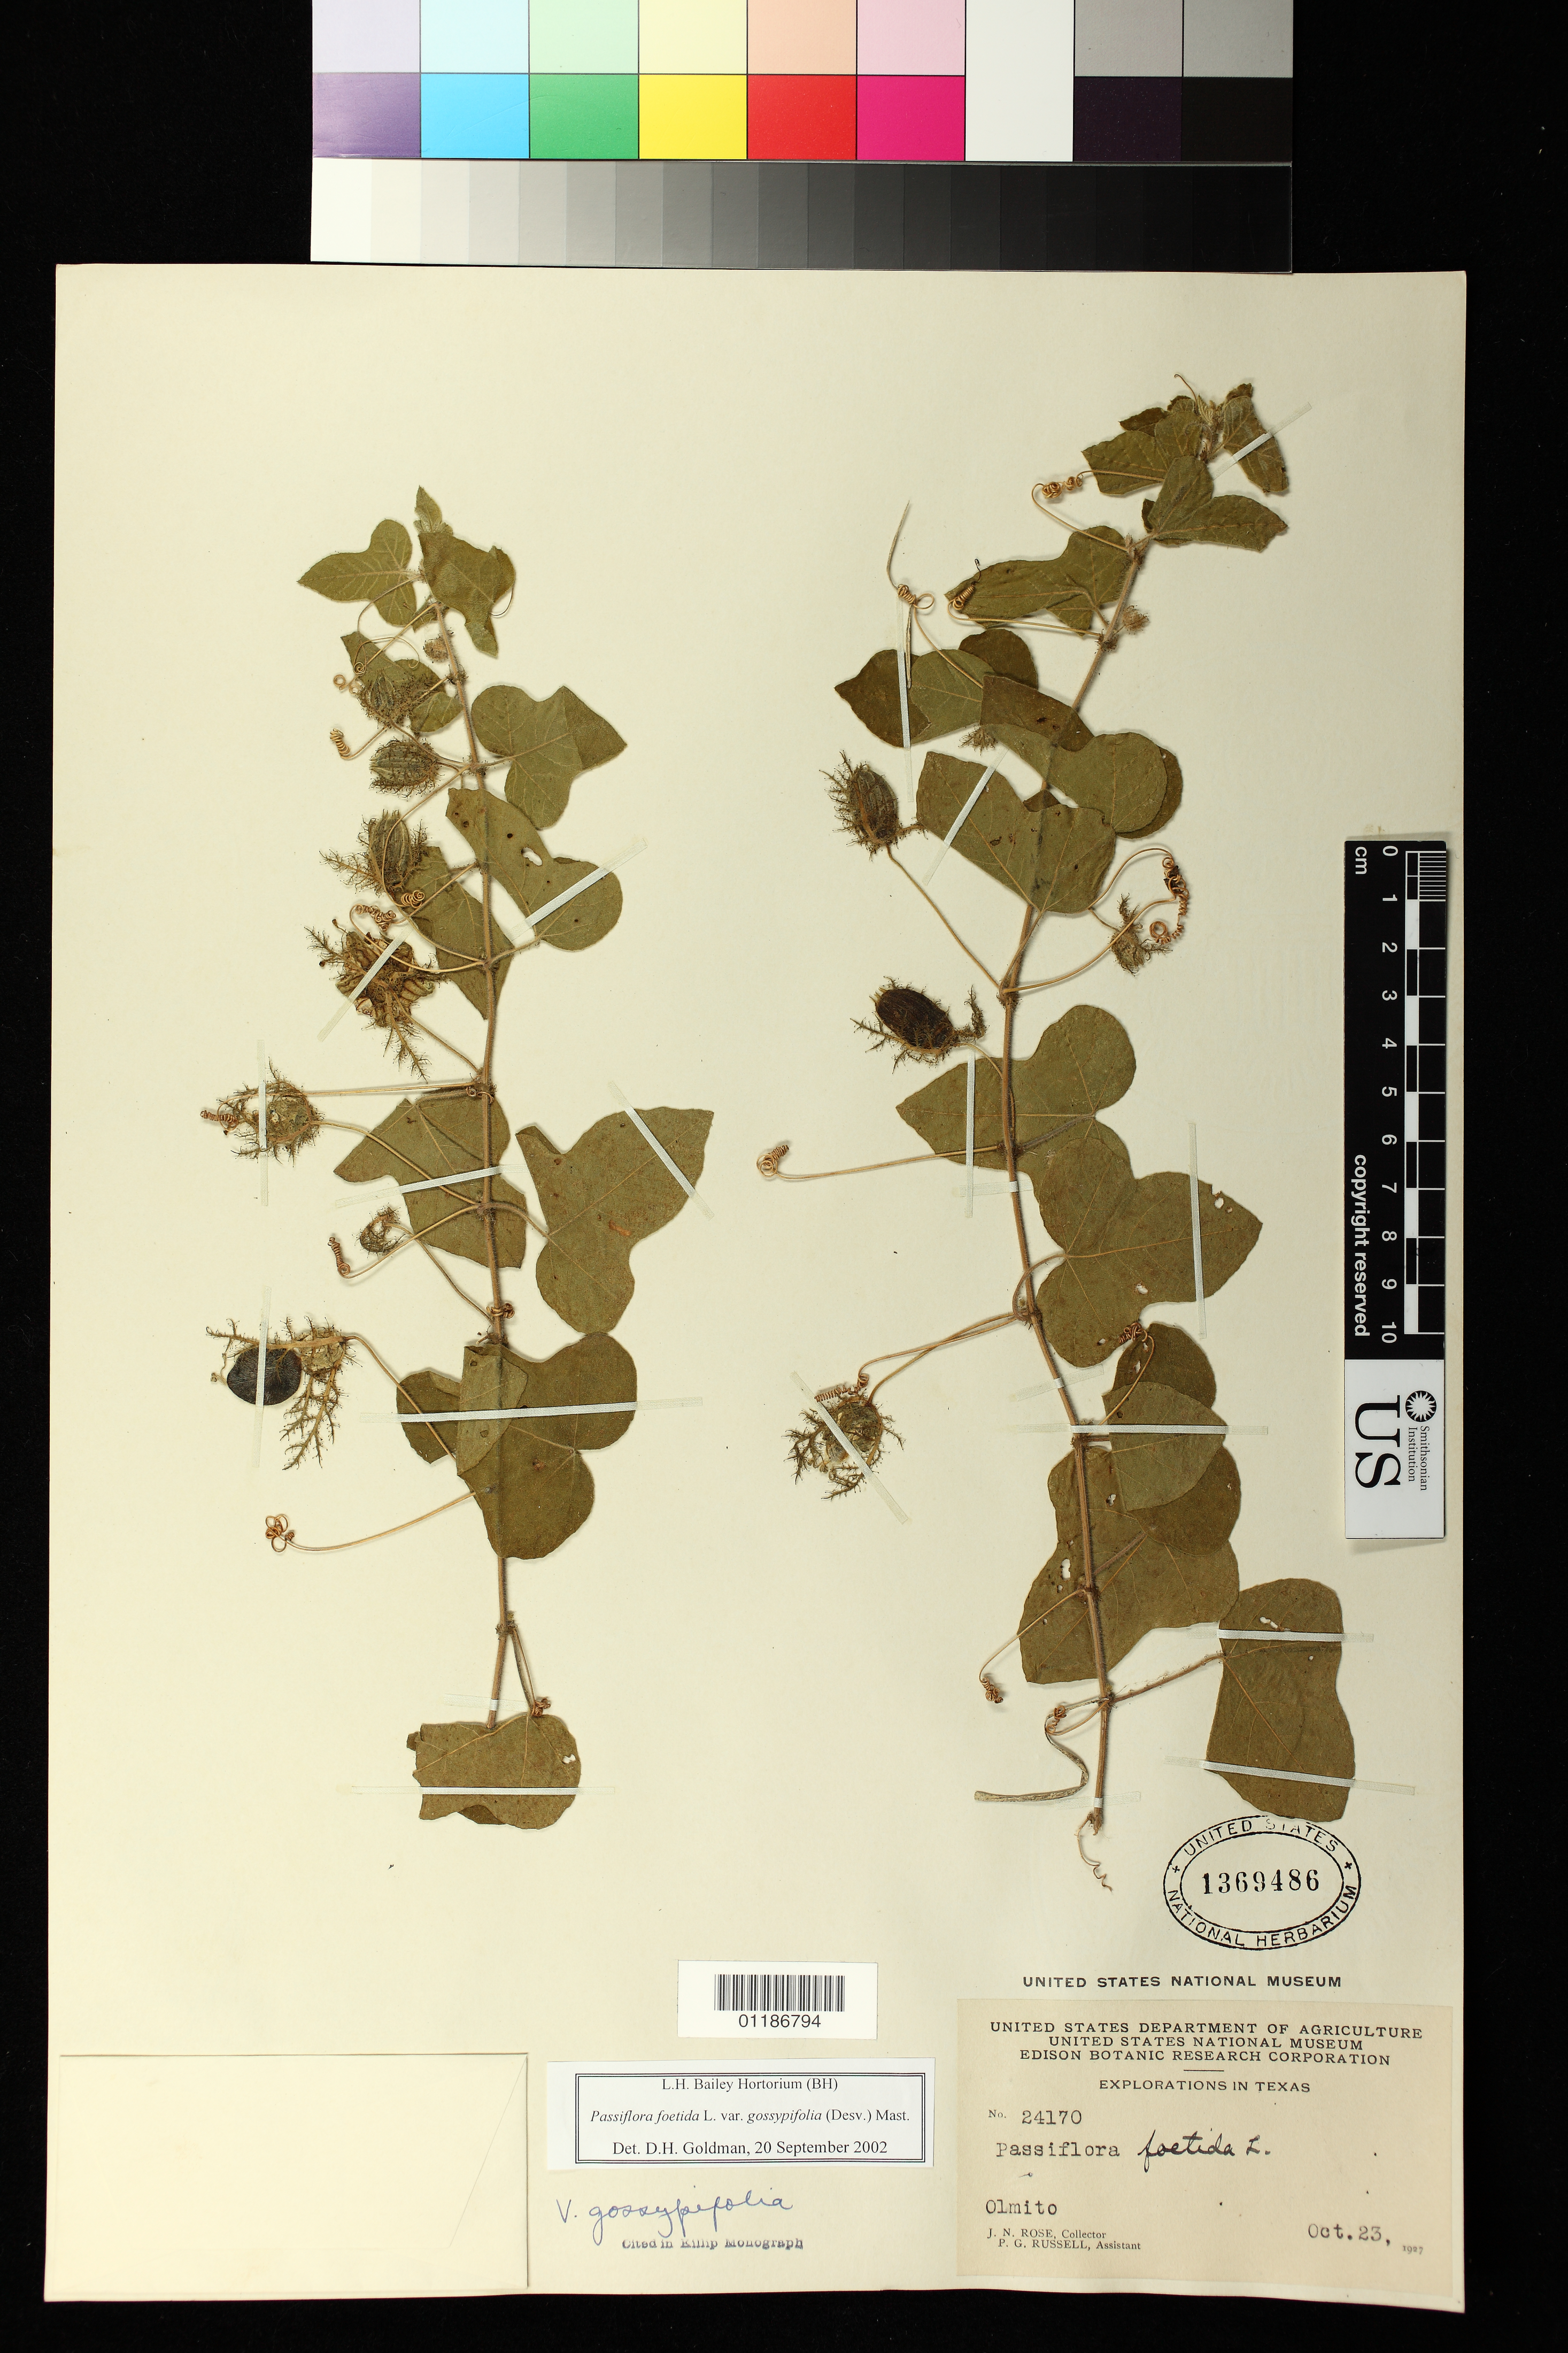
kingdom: Plantae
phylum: Tracheophyta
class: Magnoliopsida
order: Malpighiales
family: Passifloraceae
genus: Passiflora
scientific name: Passiflora foetida var. gossypiifolia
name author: (Desv.) Mast.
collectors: J. N. Rose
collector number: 24170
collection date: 1927-10-23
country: United States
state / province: Texas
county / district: Cameron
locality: Olmito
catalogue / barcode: US 1369486